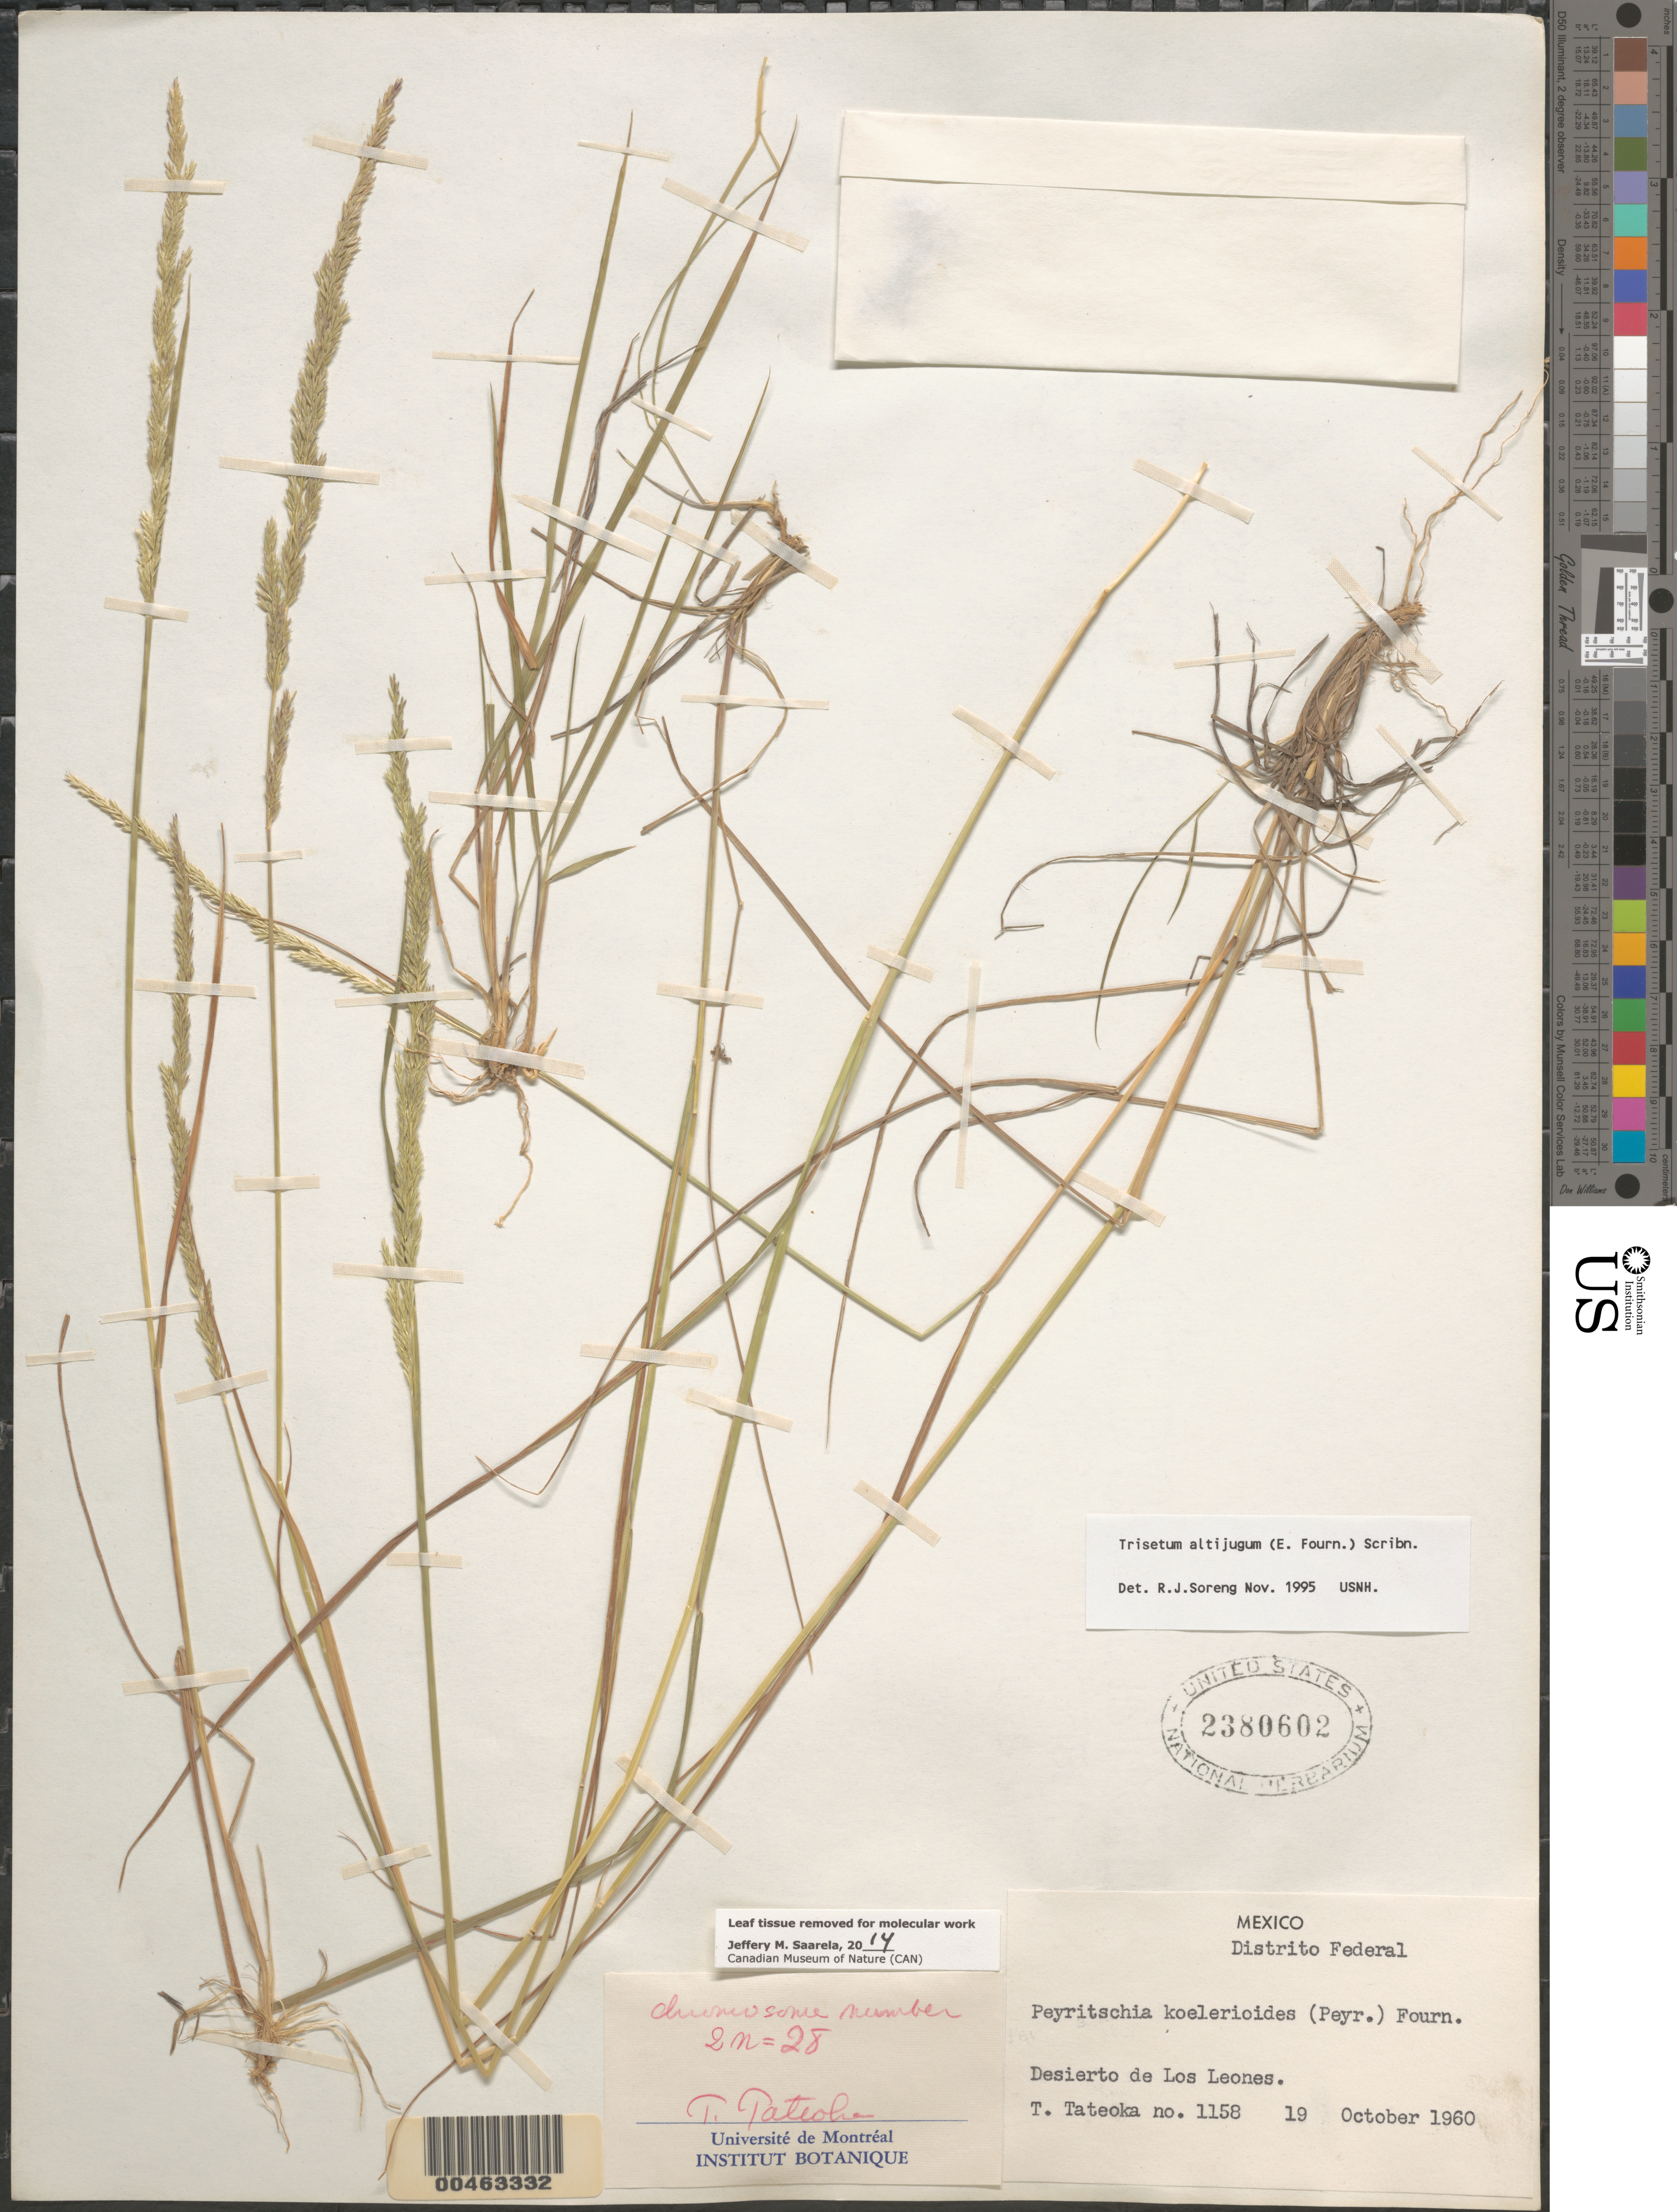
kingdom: Plantae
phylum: Tracheophyta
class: Liliopsida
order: Poales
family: Poaceae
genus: Peyritschia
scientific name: Peyritschia koelerioides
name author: (Peyr.) E. Fourn.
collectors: T. Tateoka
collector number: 1158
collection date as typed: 19 Oct 1960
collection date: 1960-10-19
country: Mexico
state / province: Distrito Federal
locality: Desert of Los Leones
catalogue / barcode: US 2380602